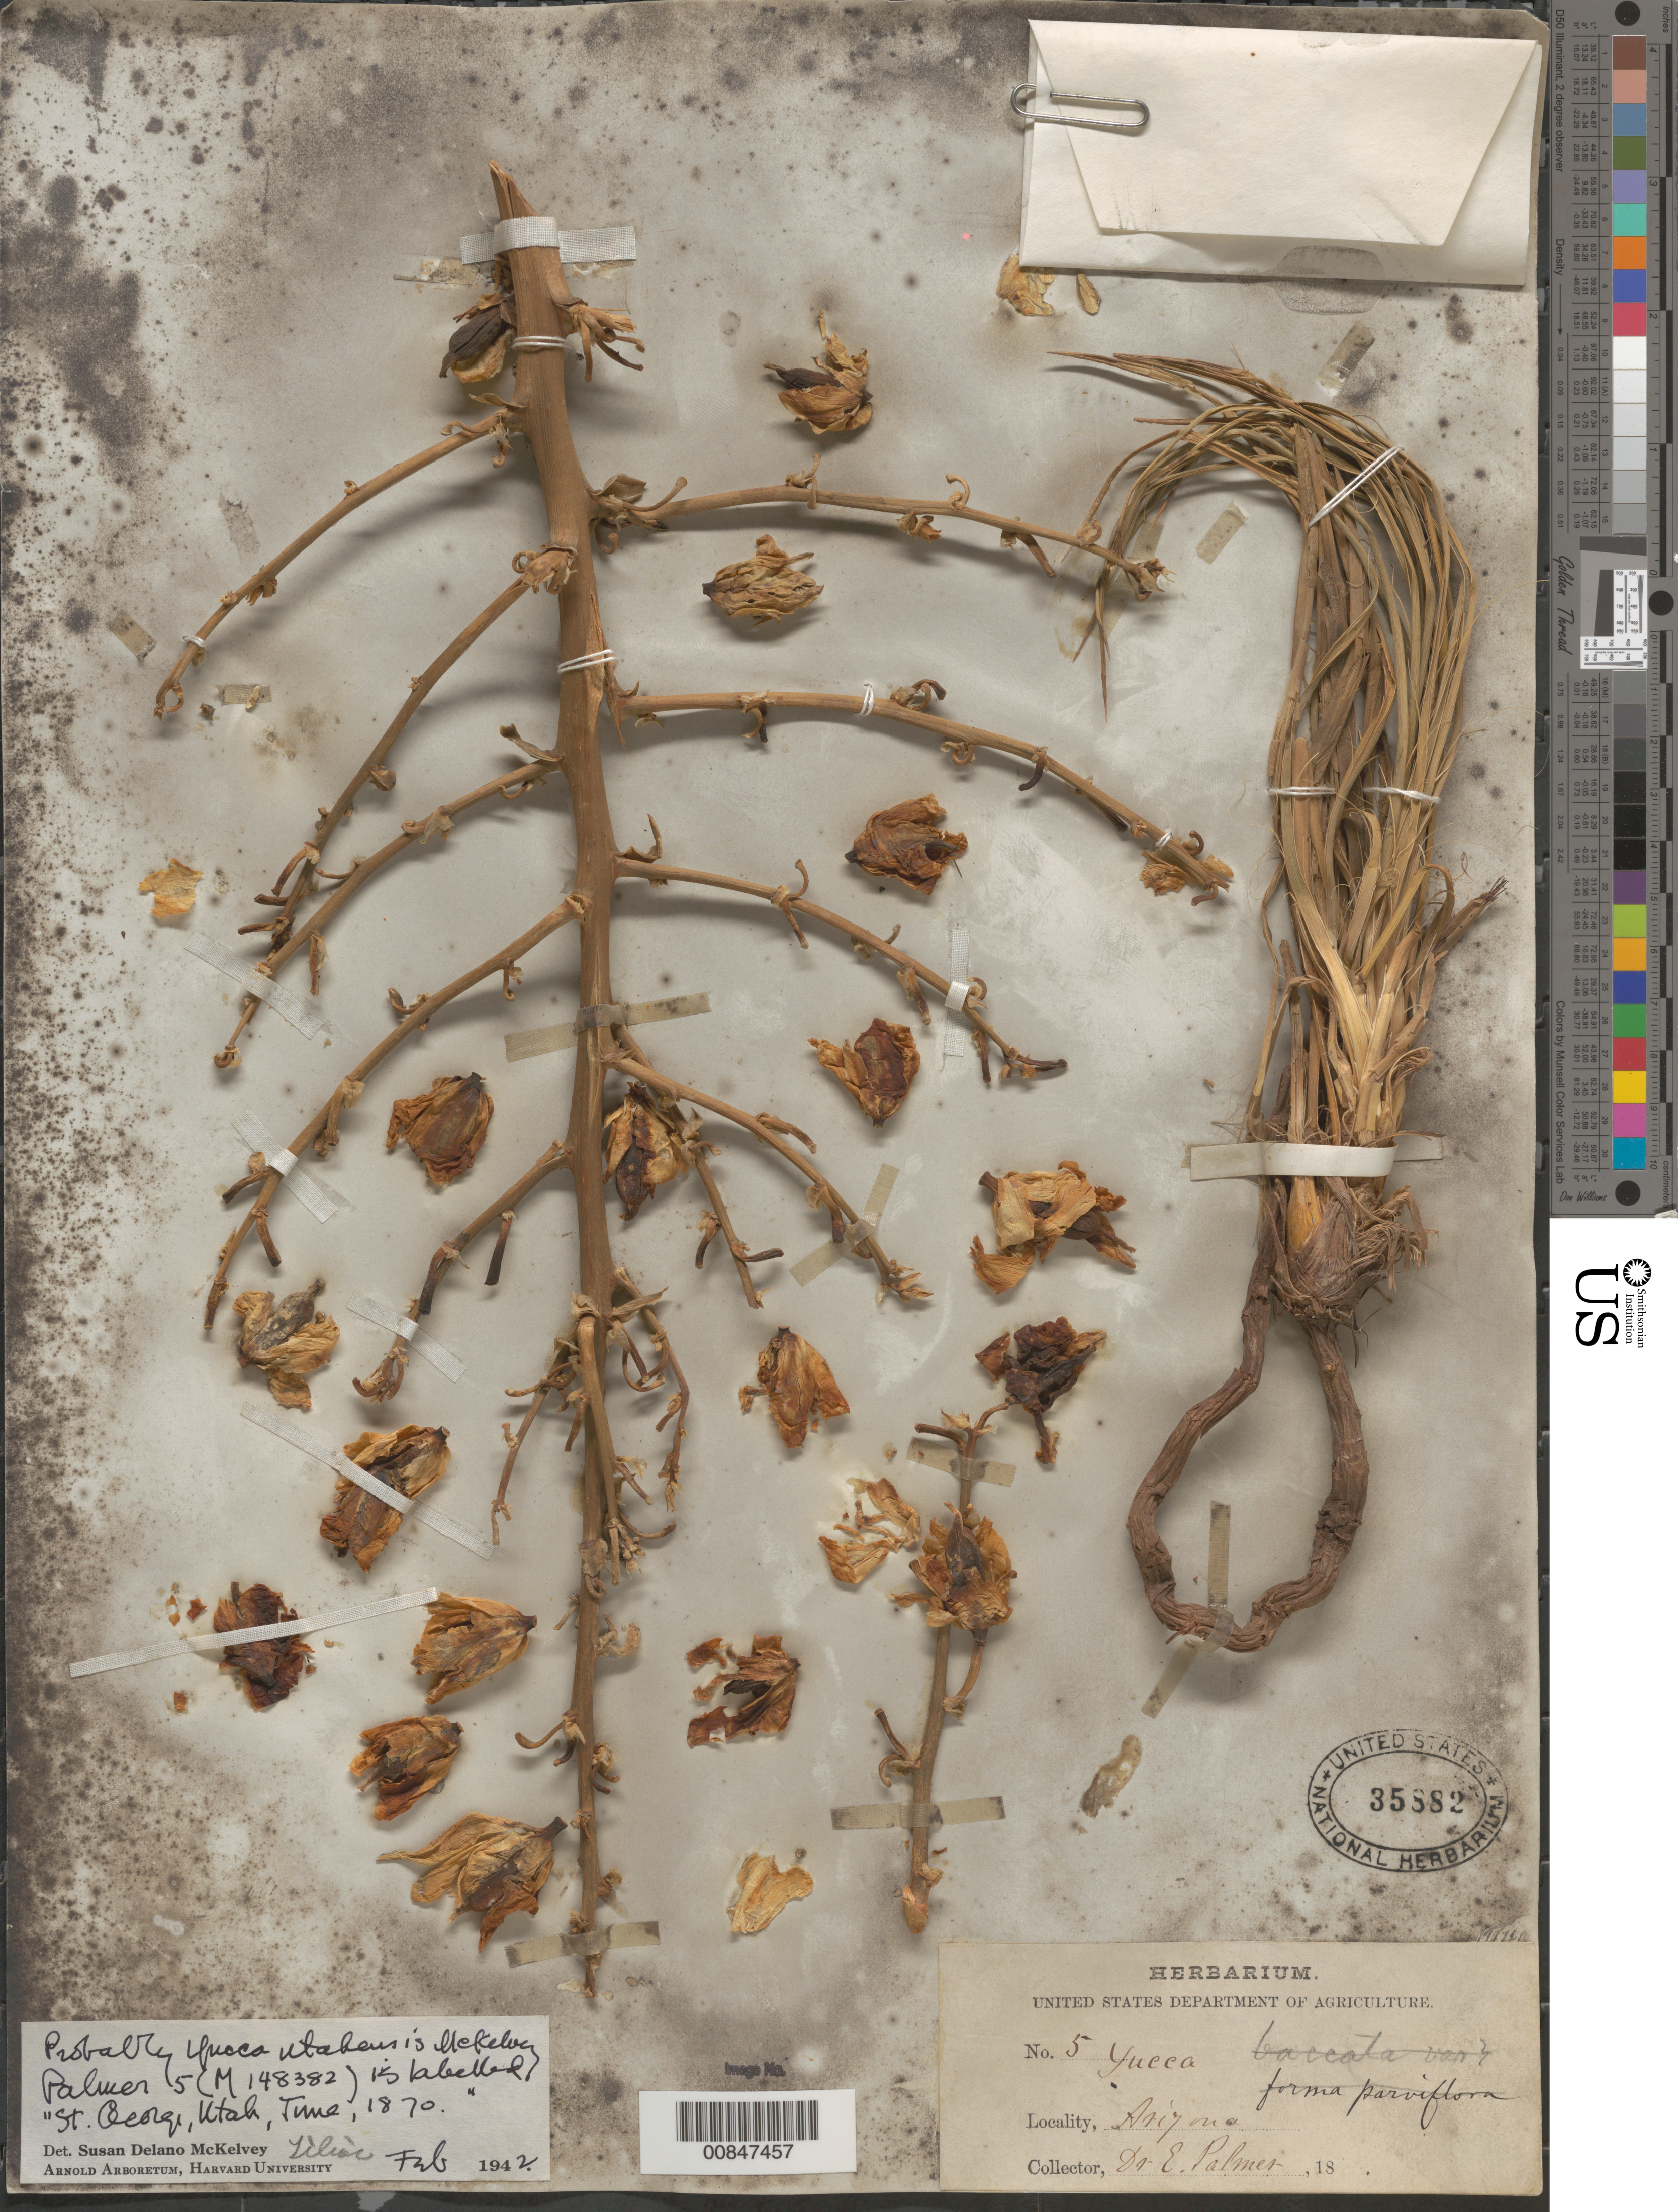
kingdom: Plantae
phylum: Tracheophyta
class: Liliopsida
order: Asparagales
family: Asparagaceae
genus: Yucca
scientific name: Yucca utahensis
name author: McKelvey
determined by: McKelvey, S. A.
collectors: E. Palmer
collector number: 5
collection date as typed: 18--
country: United States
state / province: Arizona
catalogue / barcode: US 35882